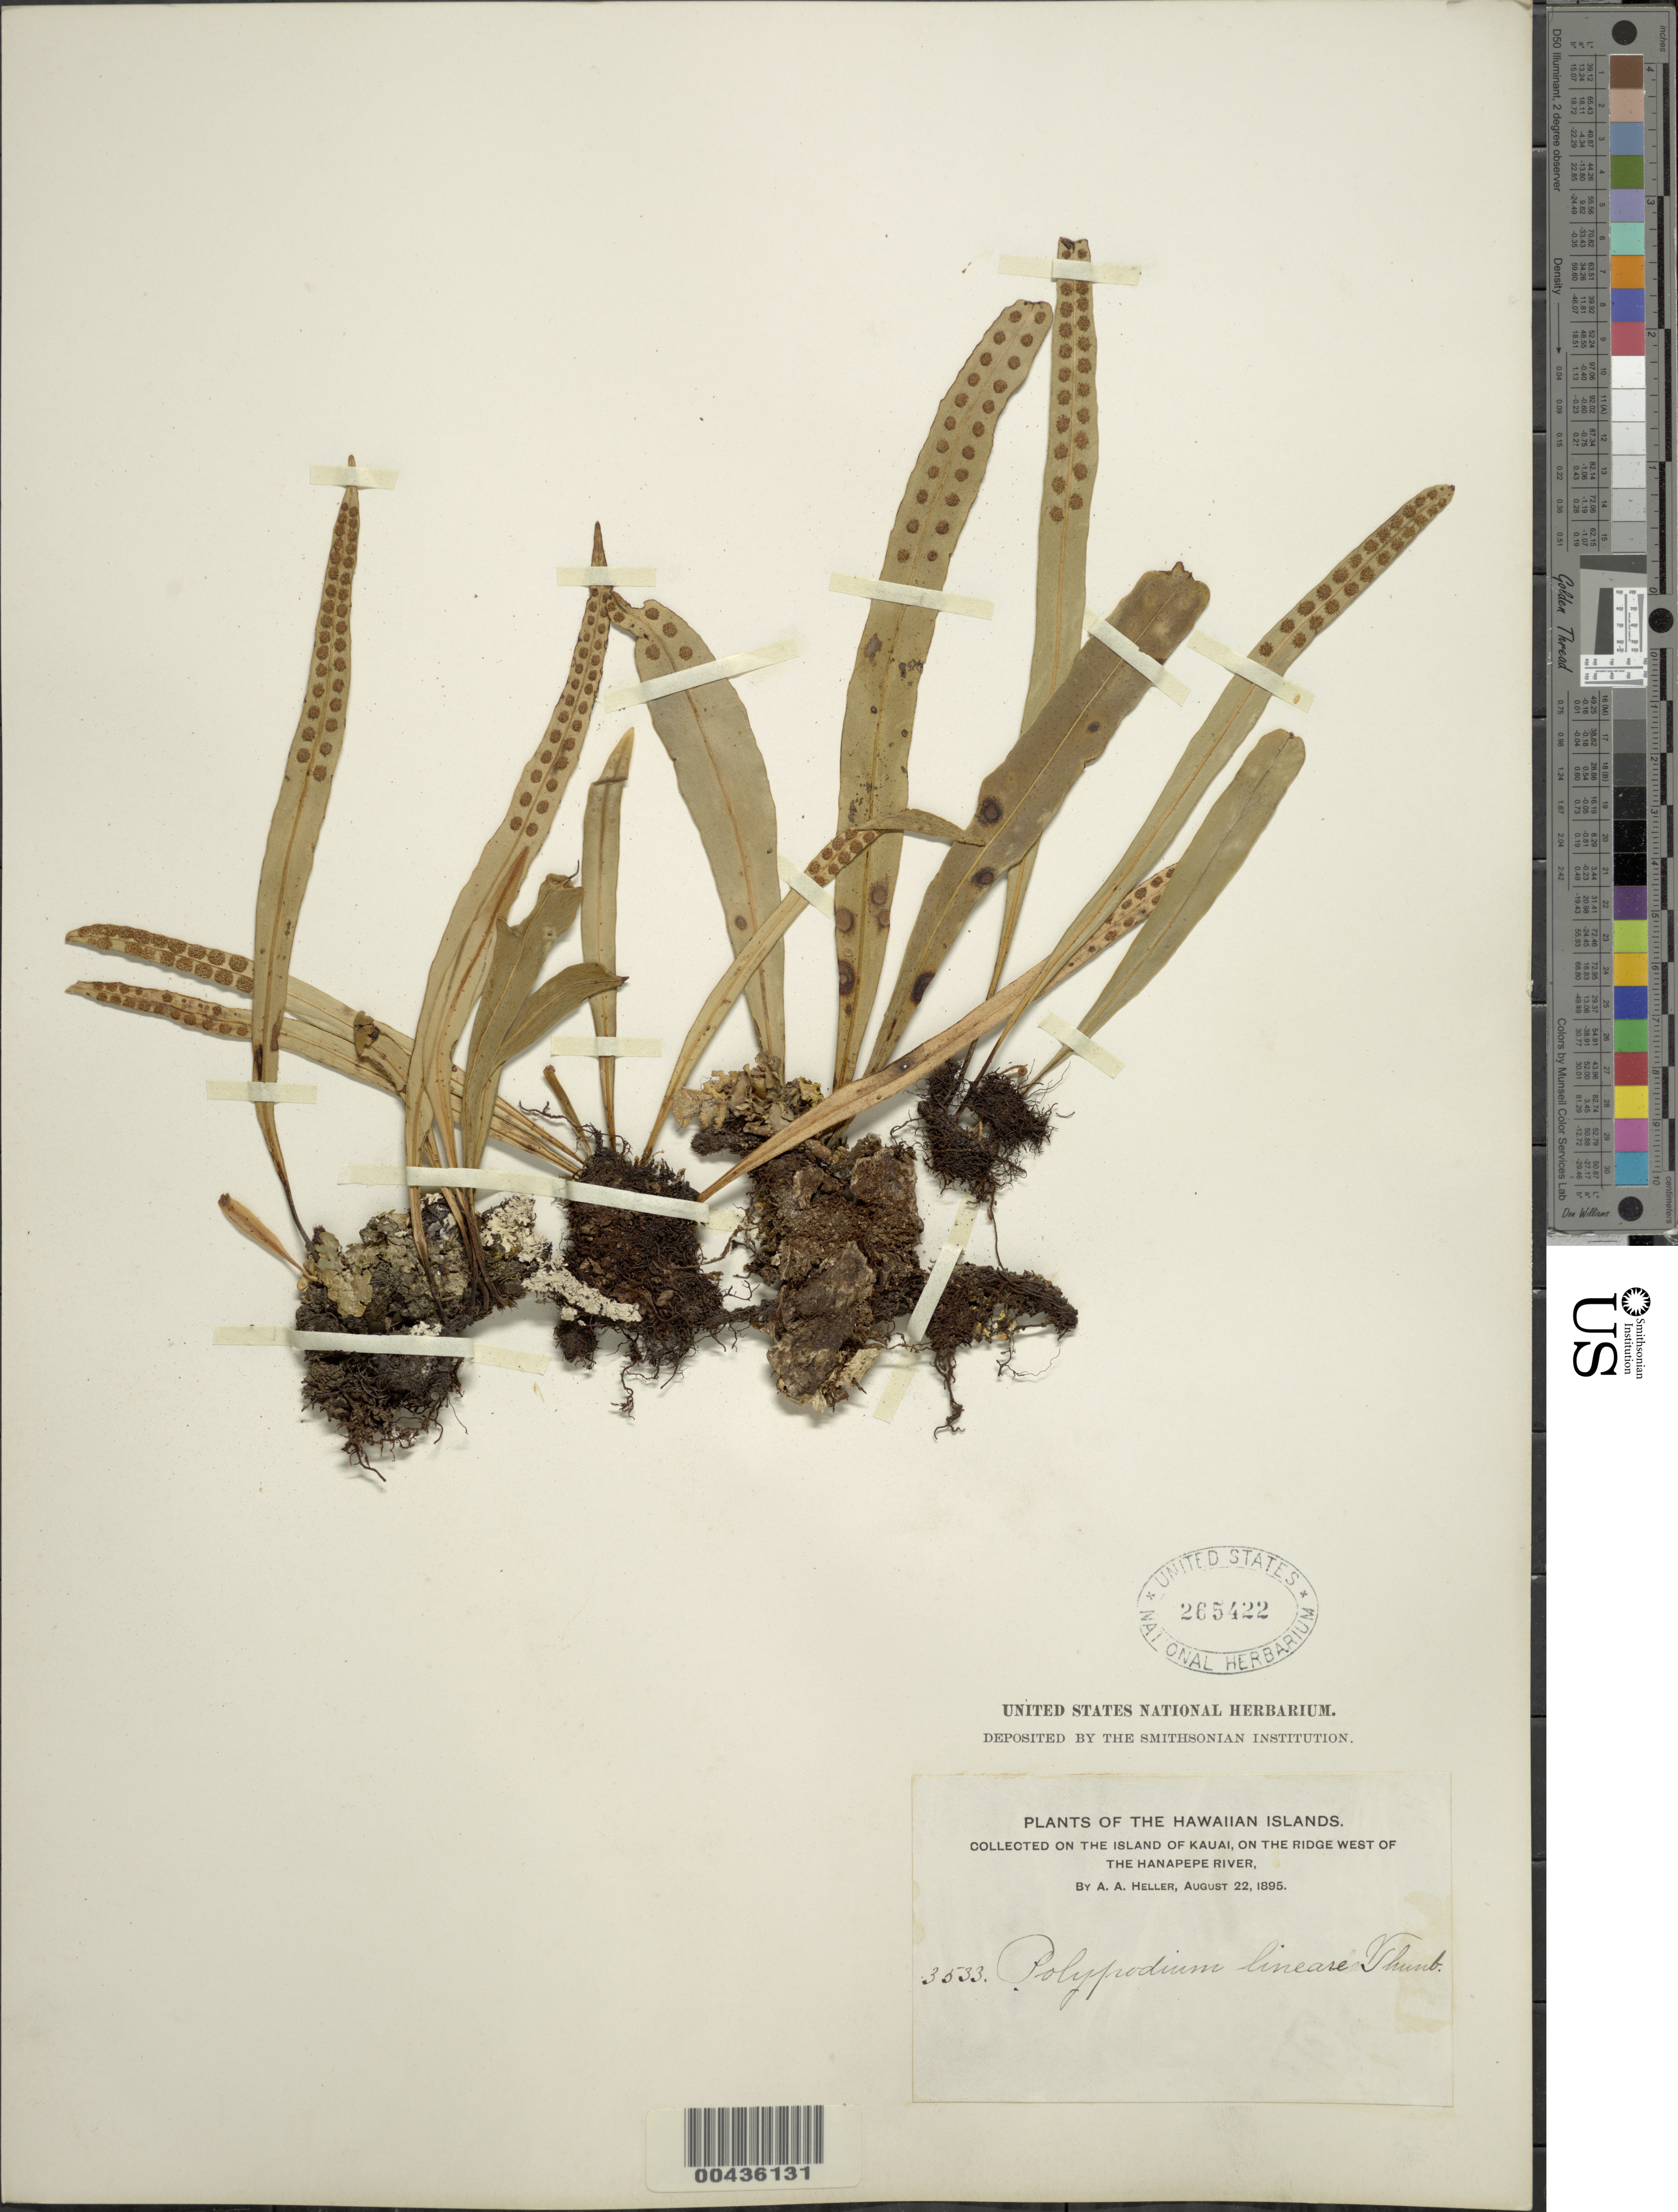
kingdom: Plantae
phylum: Tracheophyta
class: Polypodiopsida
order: Polypodiales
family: Polypodiaceae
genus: Lepisorus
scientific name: Lepisorus thunbergianus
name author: (Kaulf.) Ching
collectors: A. A. Heller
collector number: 3533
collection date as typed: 22 Aug 1895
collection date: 1895-08-22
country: United States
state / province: Hawaii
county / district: Kauai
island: Kaua'i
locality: On the ridge W of the Hanapepe River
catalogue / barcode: US 265422